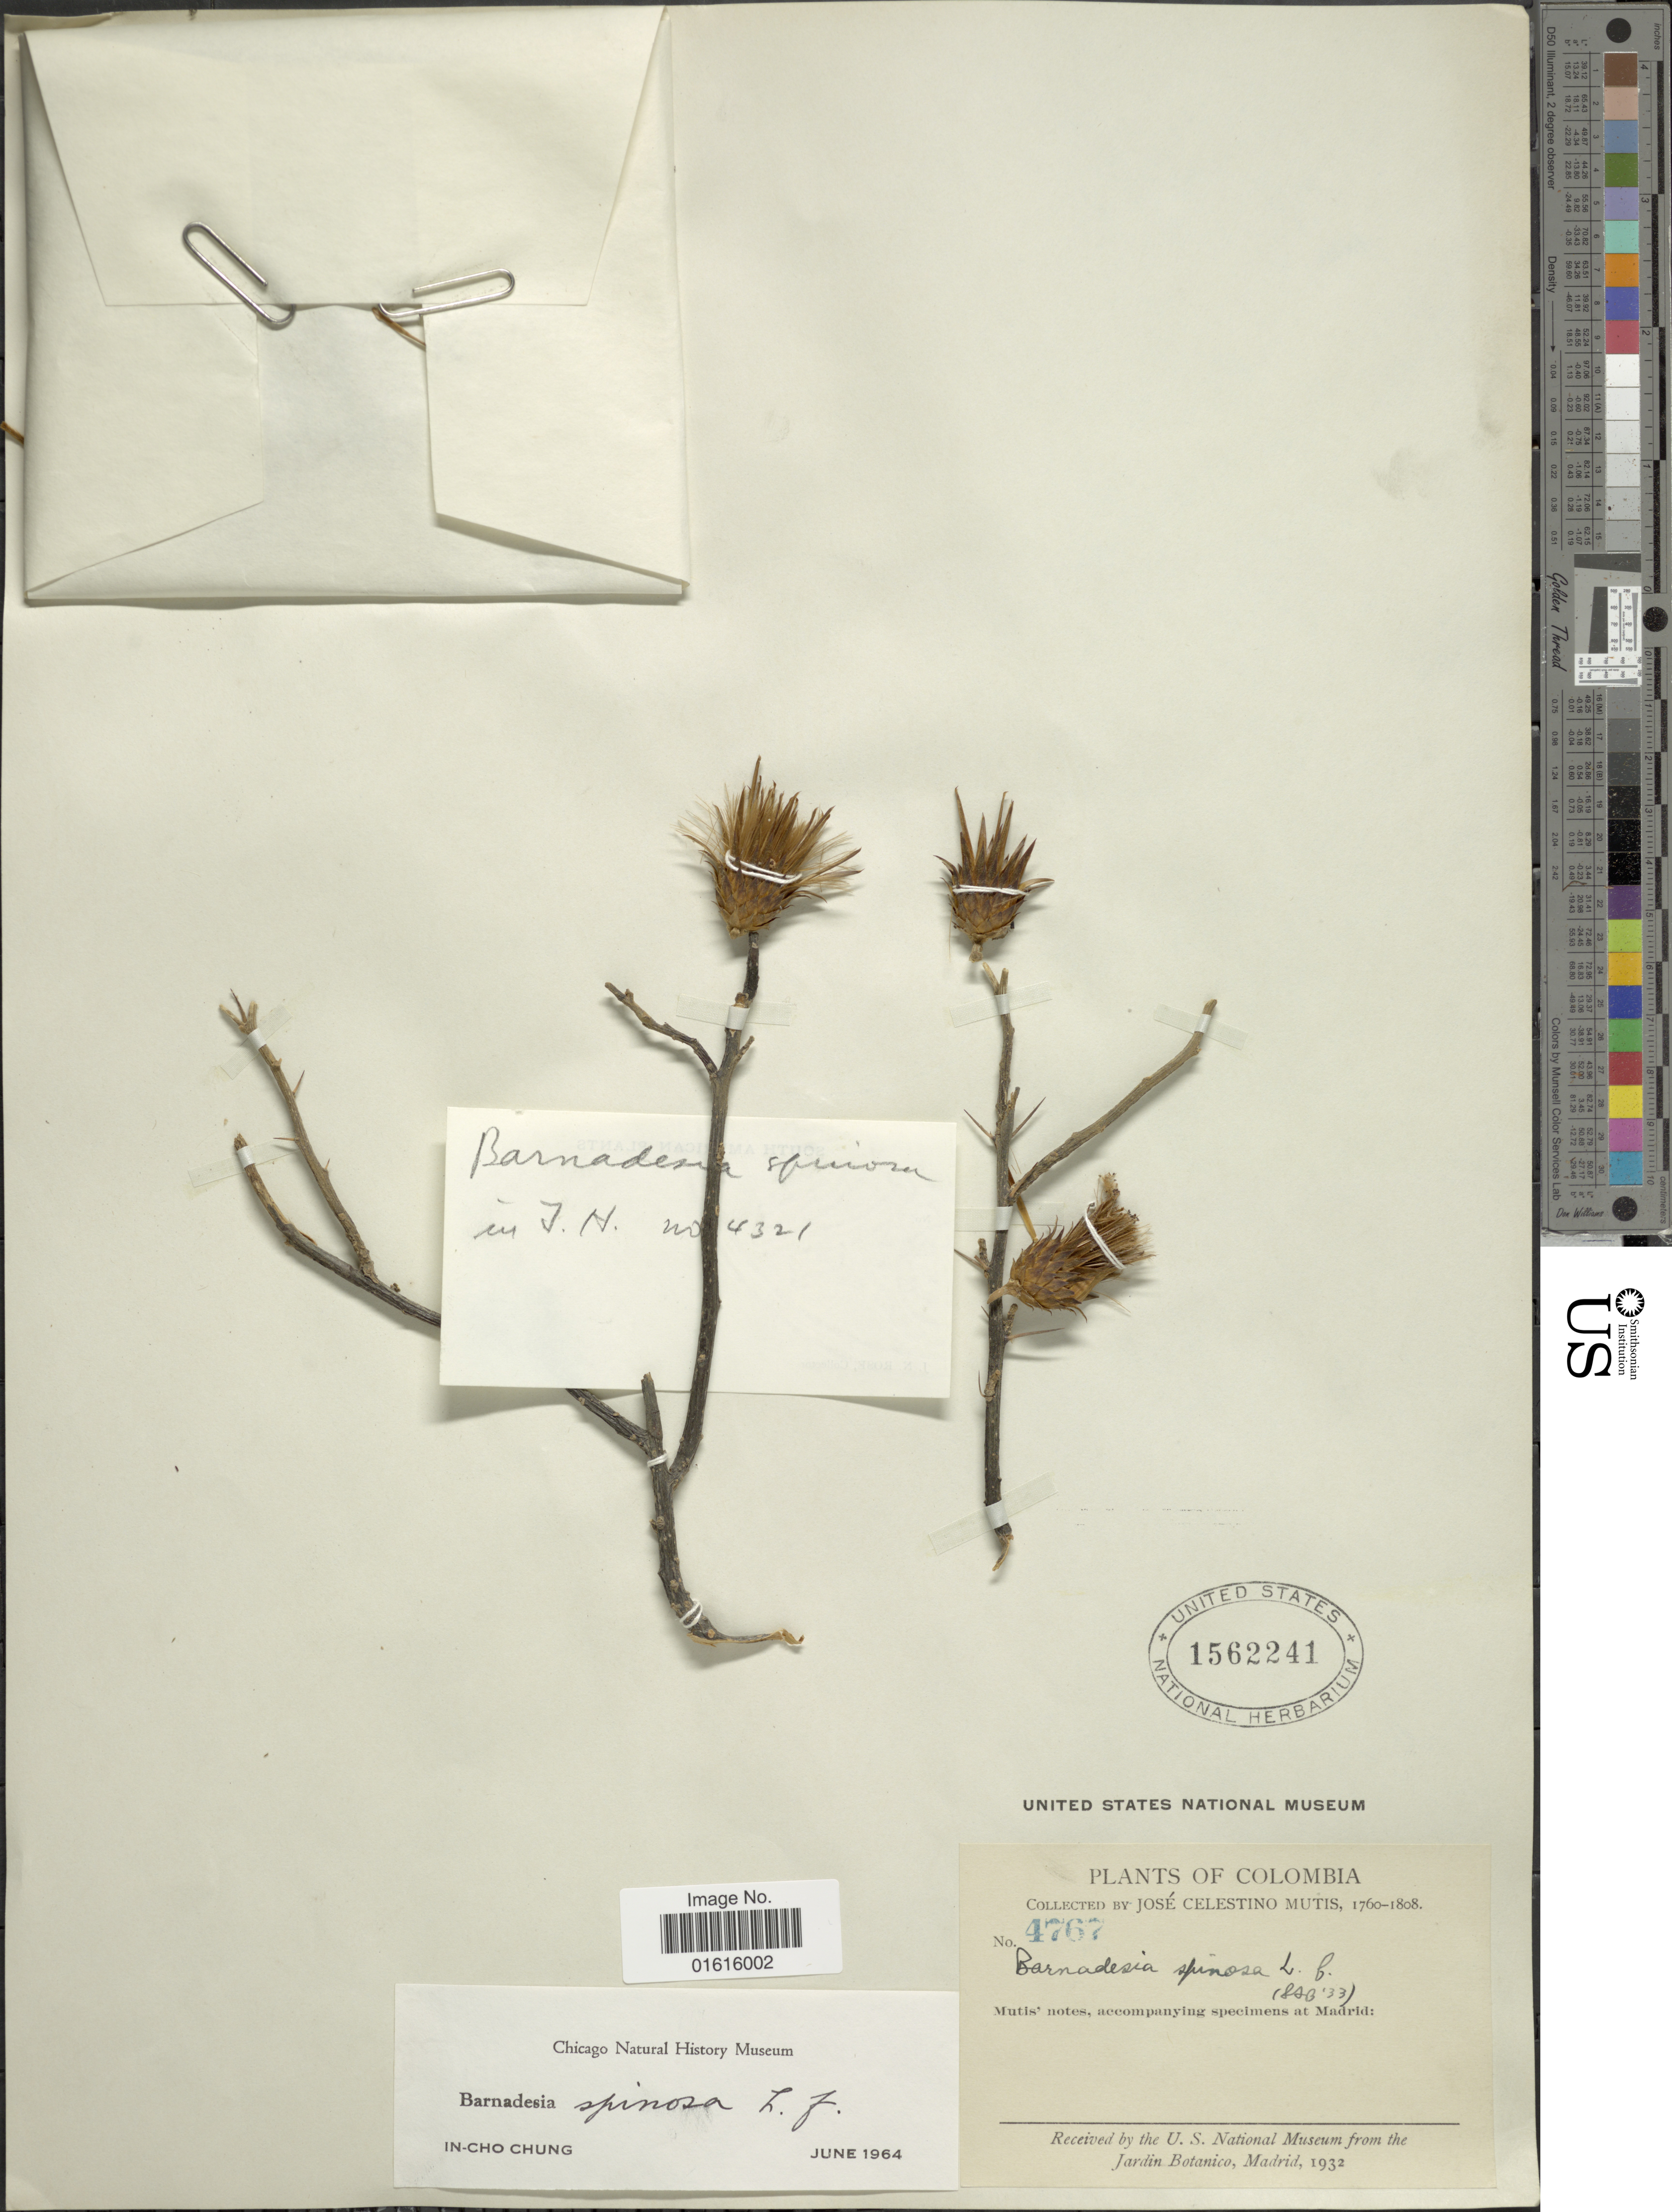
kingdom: Plantae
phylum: Tracheophyta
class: Magnoliopsida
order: Asterales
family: Asteraceae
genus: Barnadesia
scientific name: Barnadesia spinosa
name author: L. f.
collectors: J. C. B. Mutis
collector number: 4767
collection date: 1760/1808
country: Colombia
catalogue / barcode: US 1562241